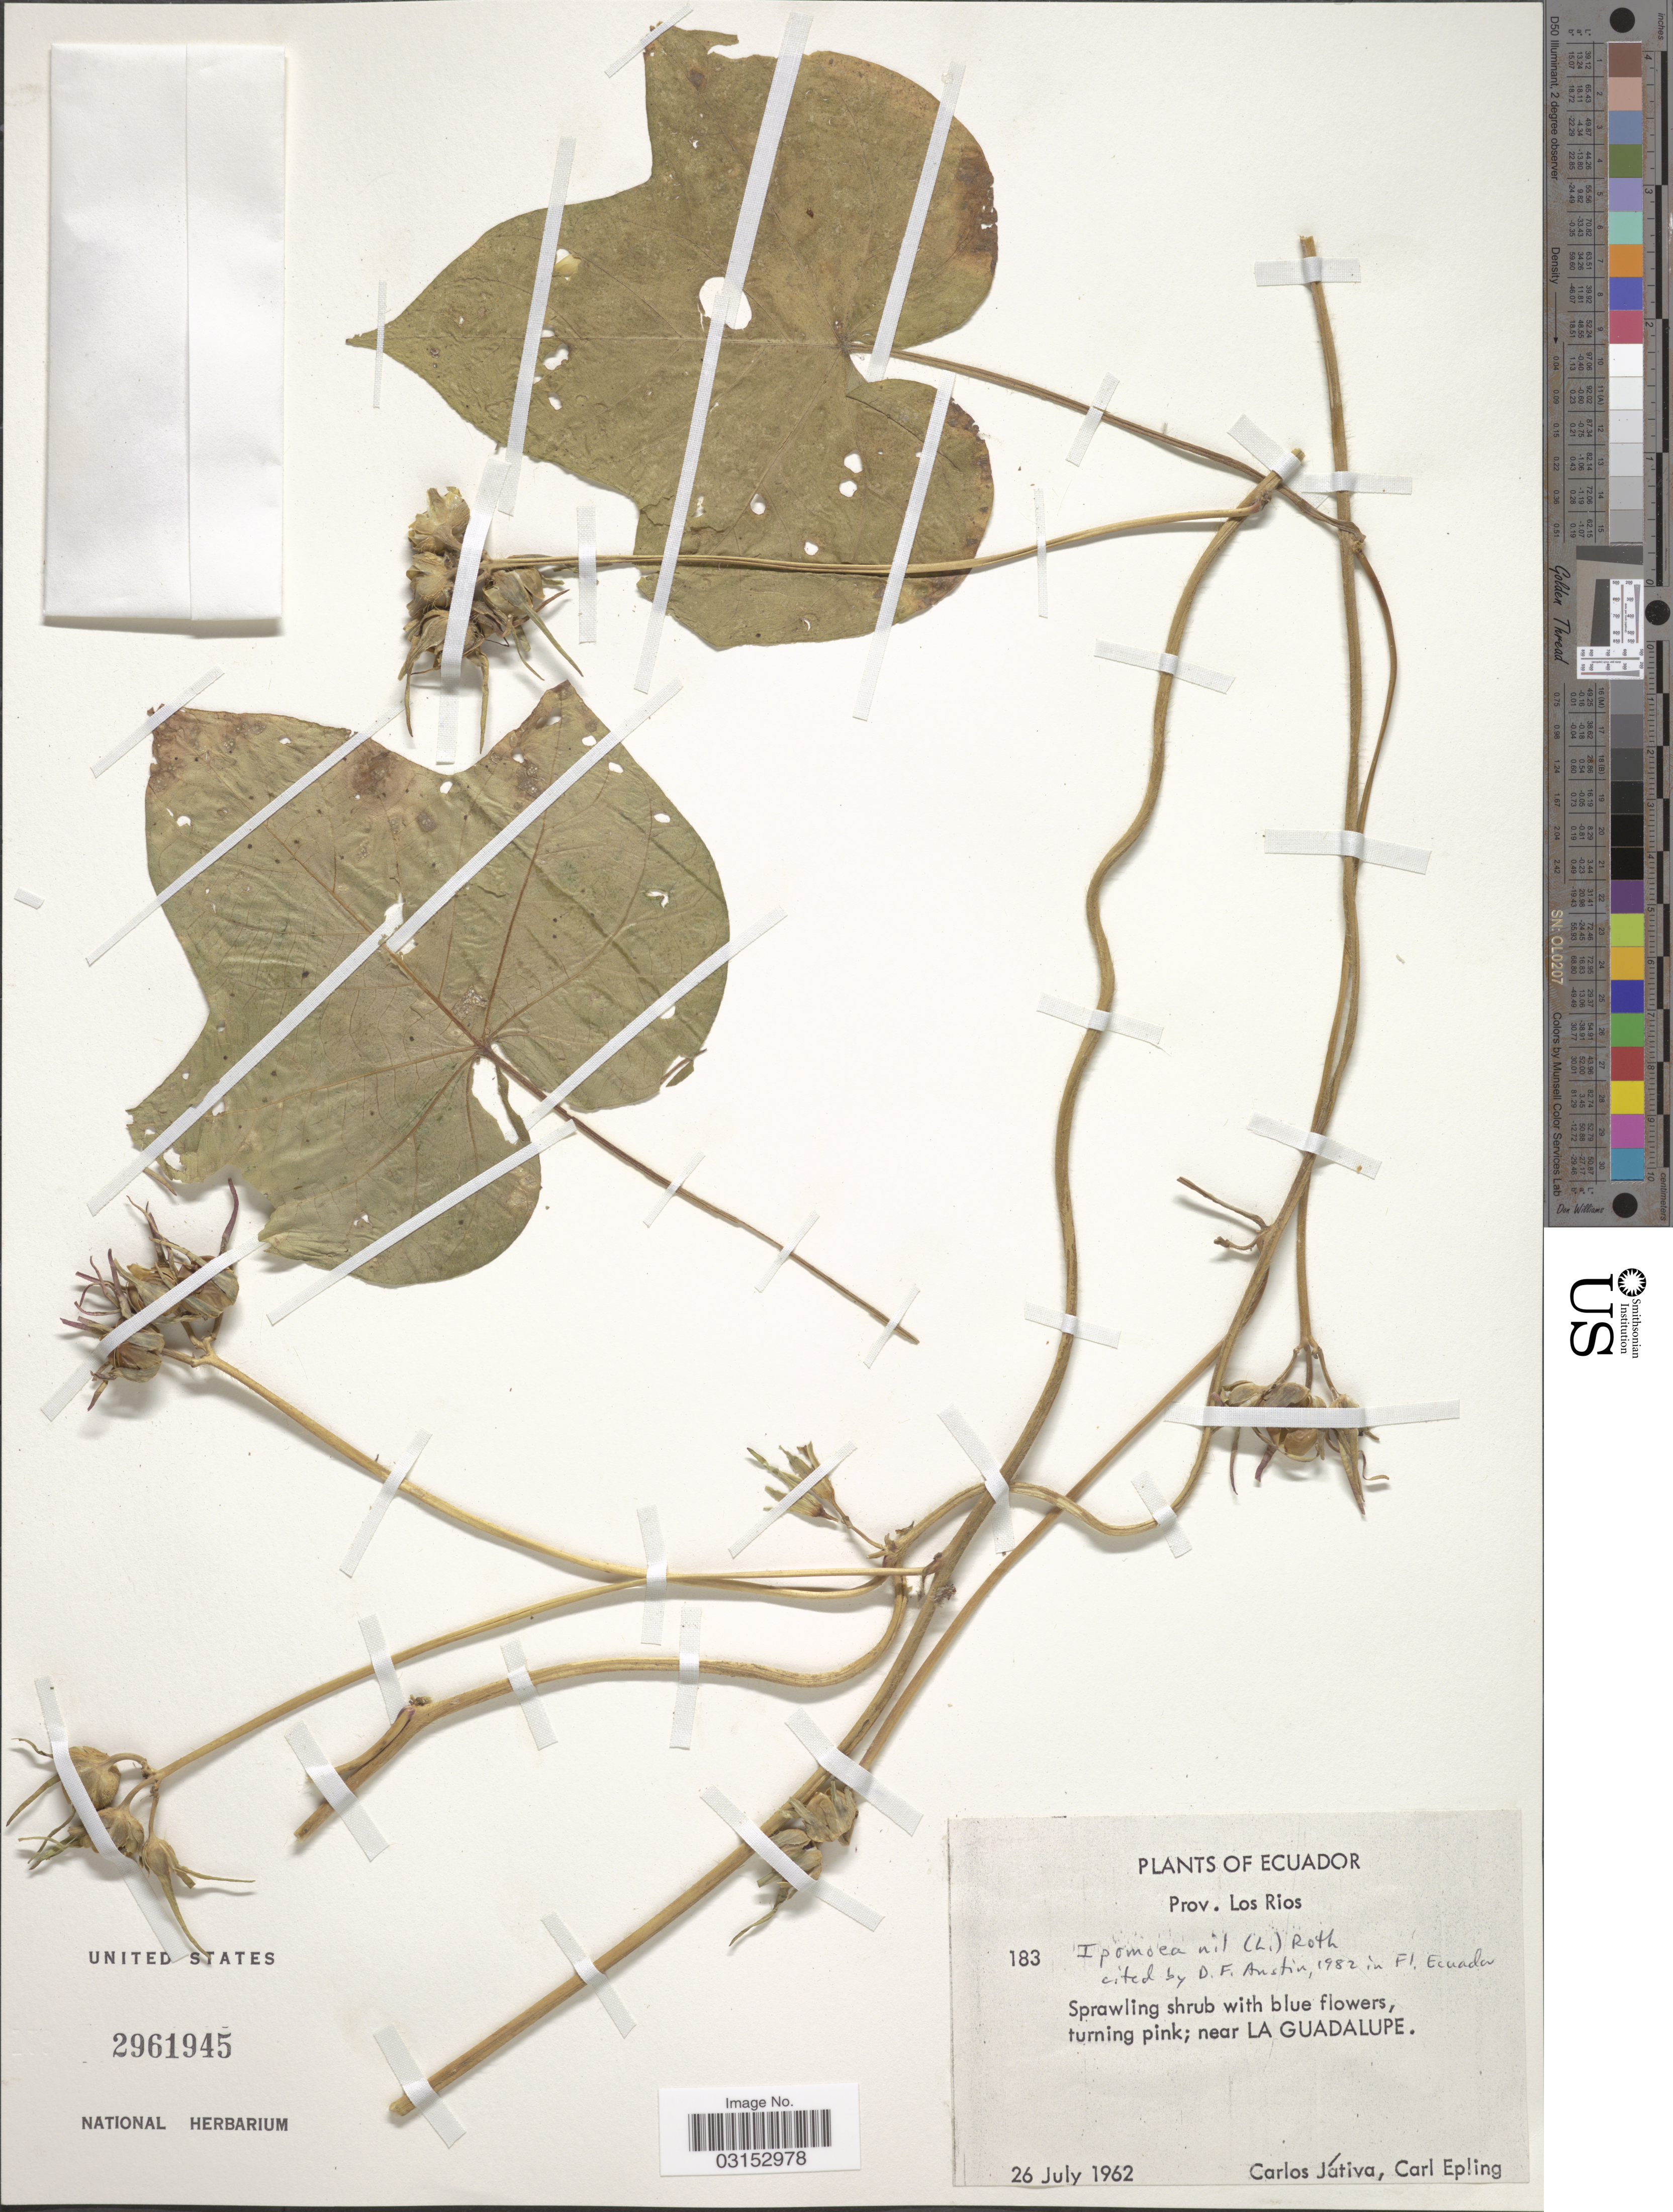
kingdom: Plantae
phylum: Tracheophyta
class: Magnoliopsida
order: Solanales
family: Convolvulaceae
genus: Ipomoea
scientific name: Ipomoea nil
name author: (L.) Roth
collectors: C. D. Játiva & C. C. Epling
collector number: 183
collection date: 1962-07-26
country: Ecuador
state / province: Los Ríos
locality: Near La Guadalupe.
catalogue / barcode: US 2961945